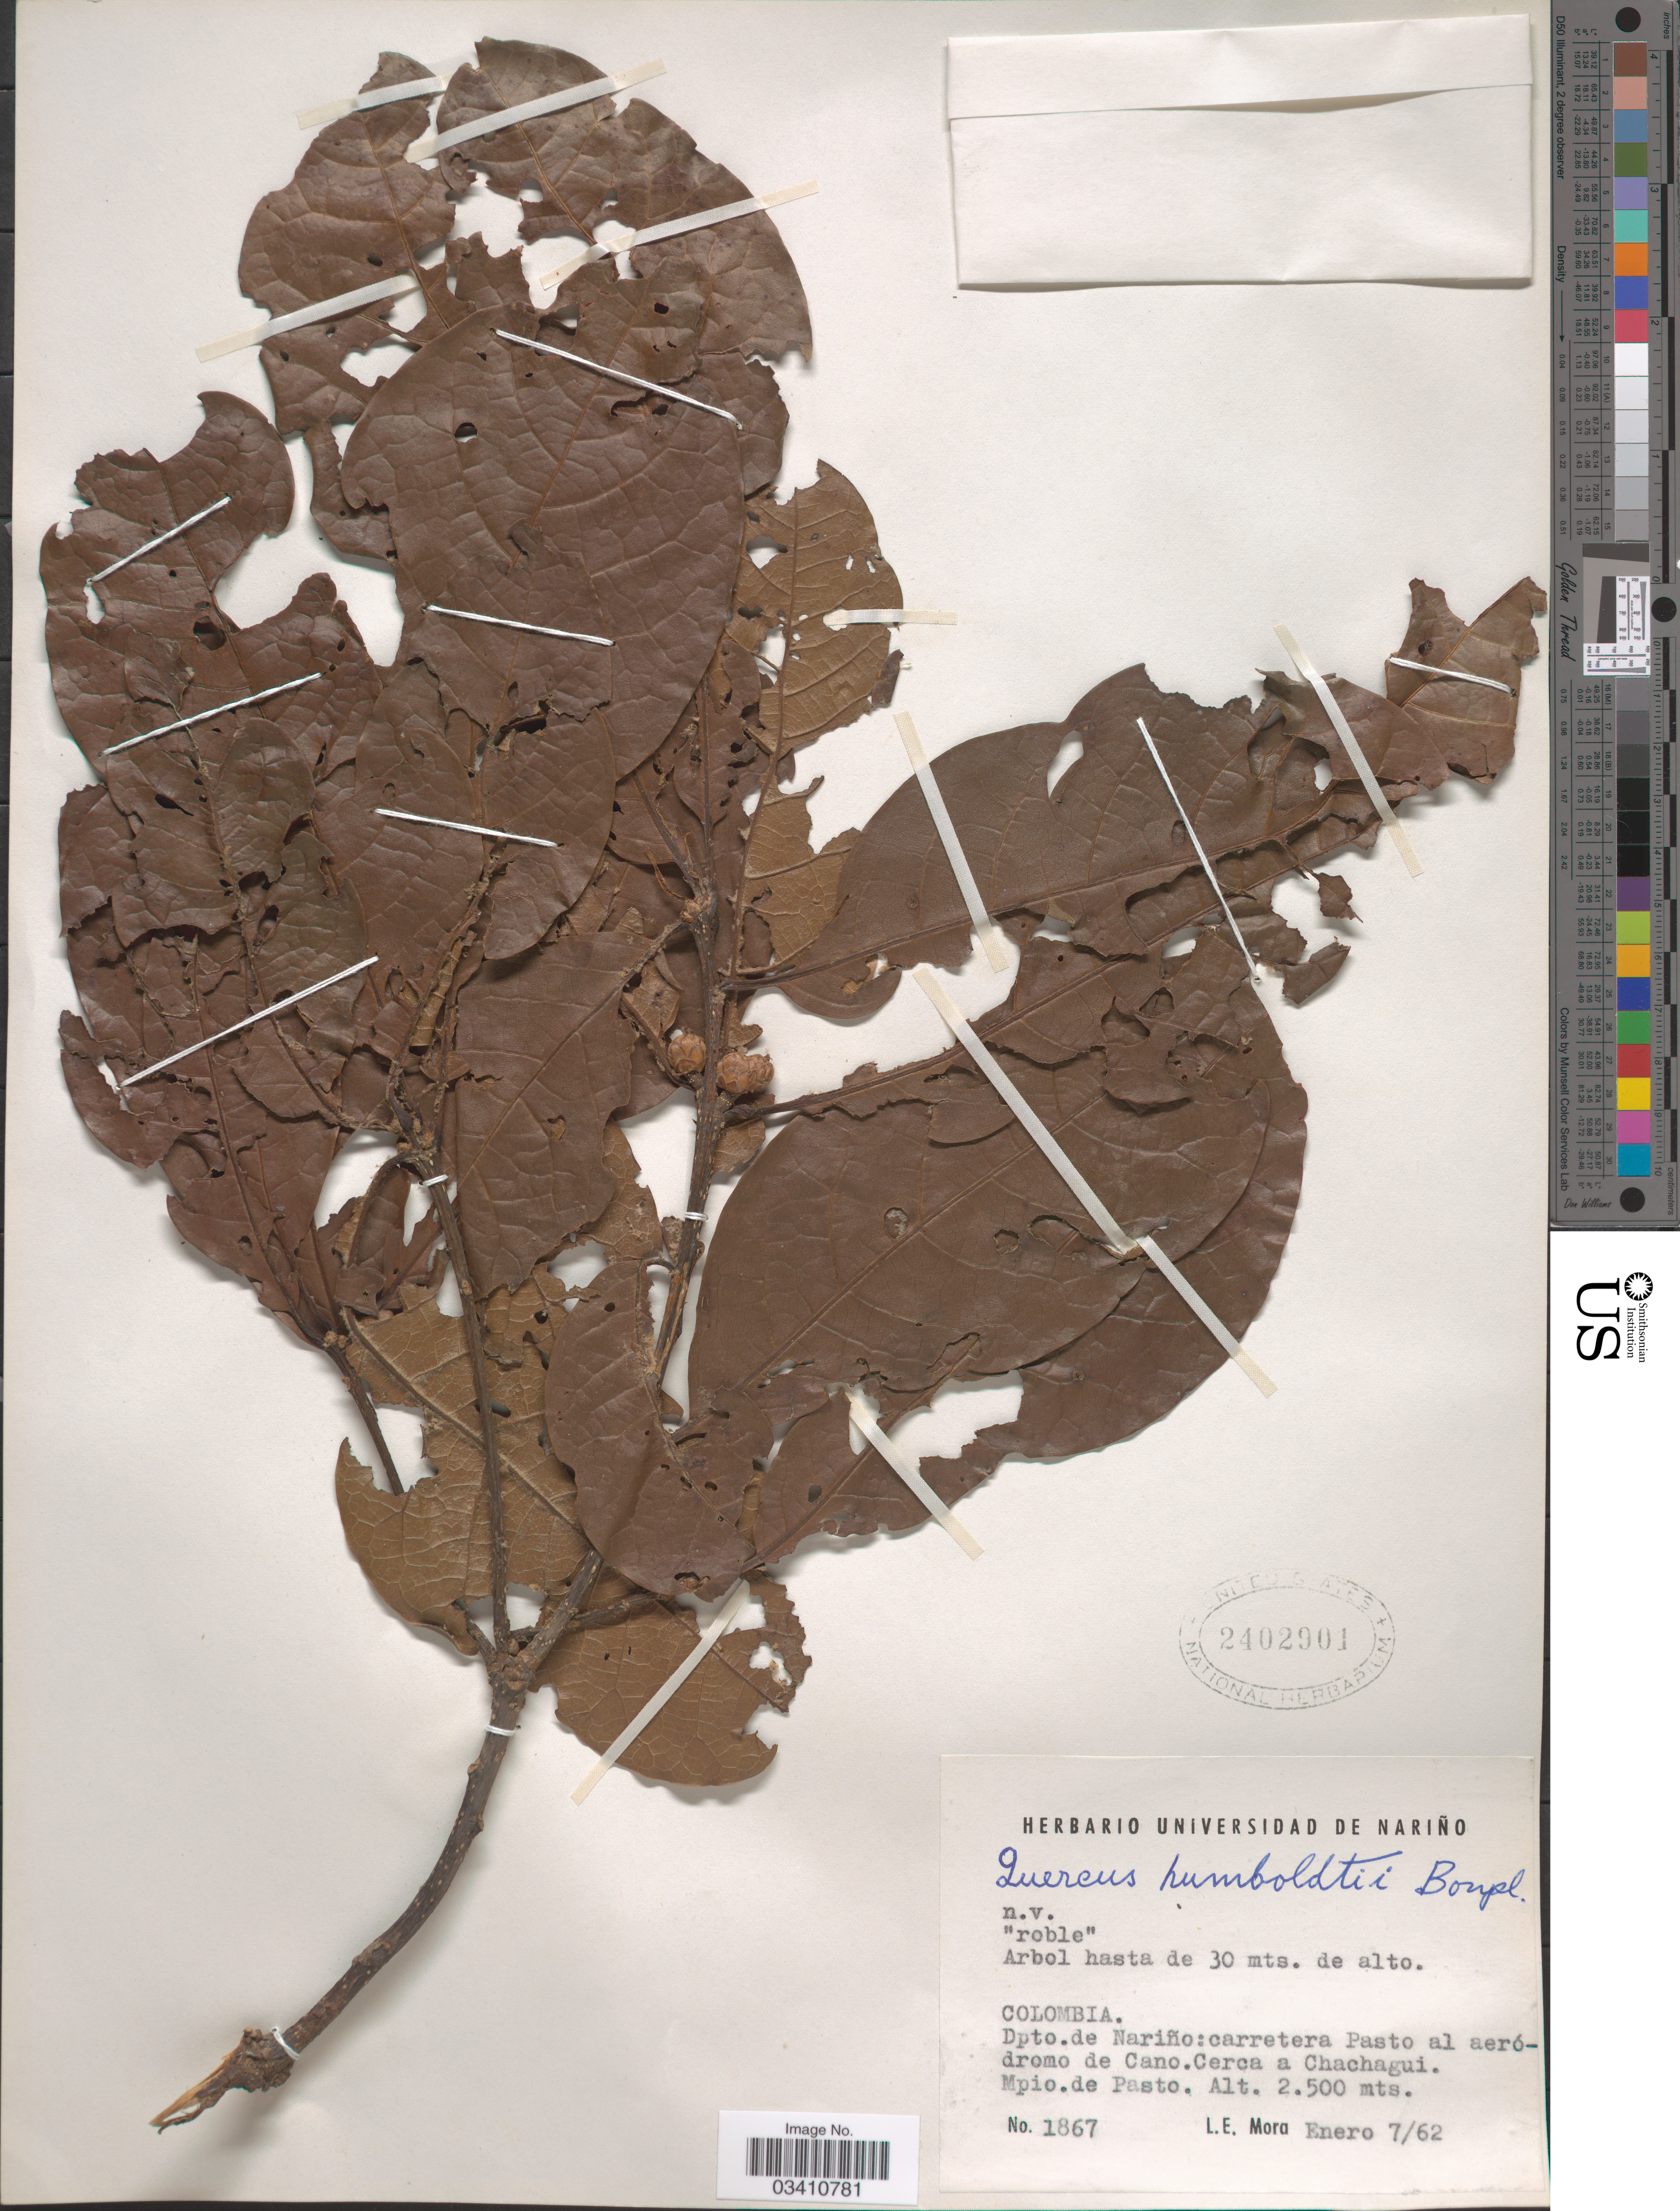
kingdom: Plantae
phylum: Tracheophyta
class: Magnoliopsida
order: Fagales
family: Fagaceae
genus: Quercus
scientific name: Quercus humboldtii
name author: Bonpl.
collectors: L. Mora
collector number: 1867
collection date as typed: Transcribed d/m/y: 7/1/62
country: Colombia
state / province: Nariño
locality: Dpto. de Nariño: carretera Pasto al aeródromo de Cano. Cerca a Chachagui. Mpio. de Pasto.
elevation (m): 2500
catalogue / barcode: US 2402901